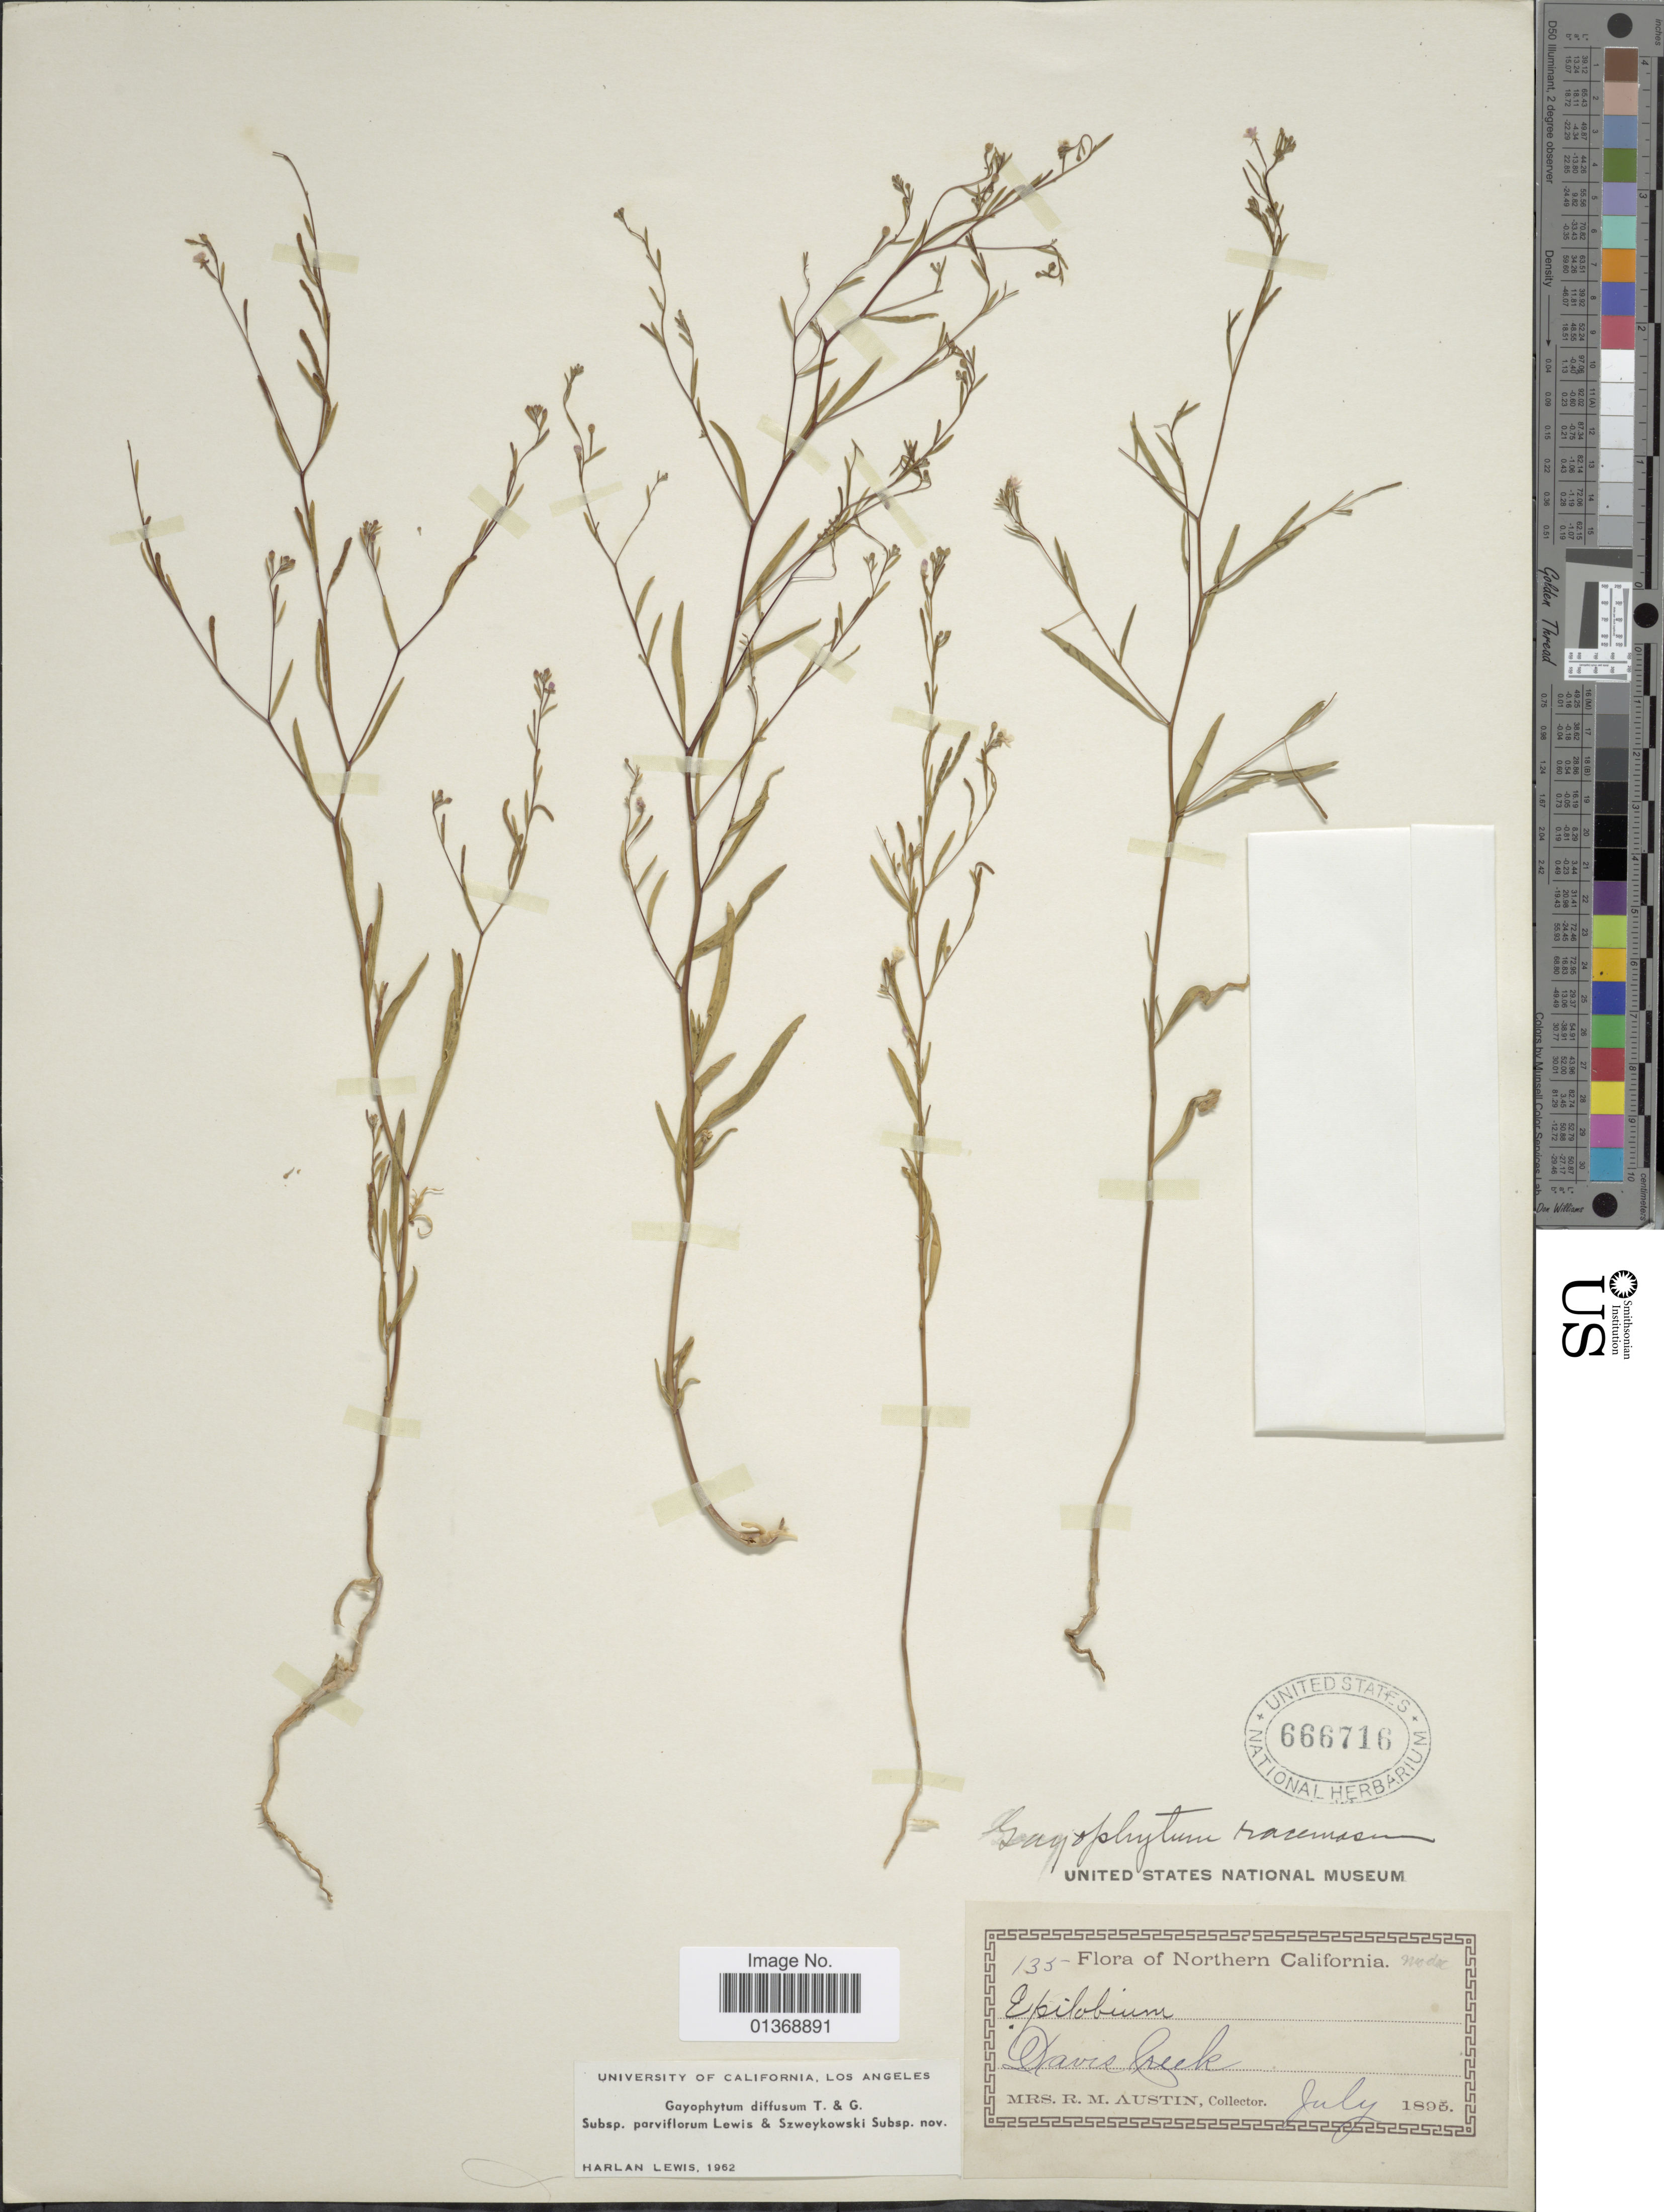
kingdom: Plantae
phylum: Tracheophyta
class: Magnoliopsida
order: Myrtales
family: Onagraceae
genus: Gayophytum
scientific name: Gayophytum diffusum subsp. parviflorum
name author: F. H. Lewis & Szweyk.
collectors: R. Austin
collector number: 135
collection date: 1895-07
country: United States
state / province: California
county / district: Modoc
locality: Northern California, Davis Creek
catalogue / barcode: US 666716